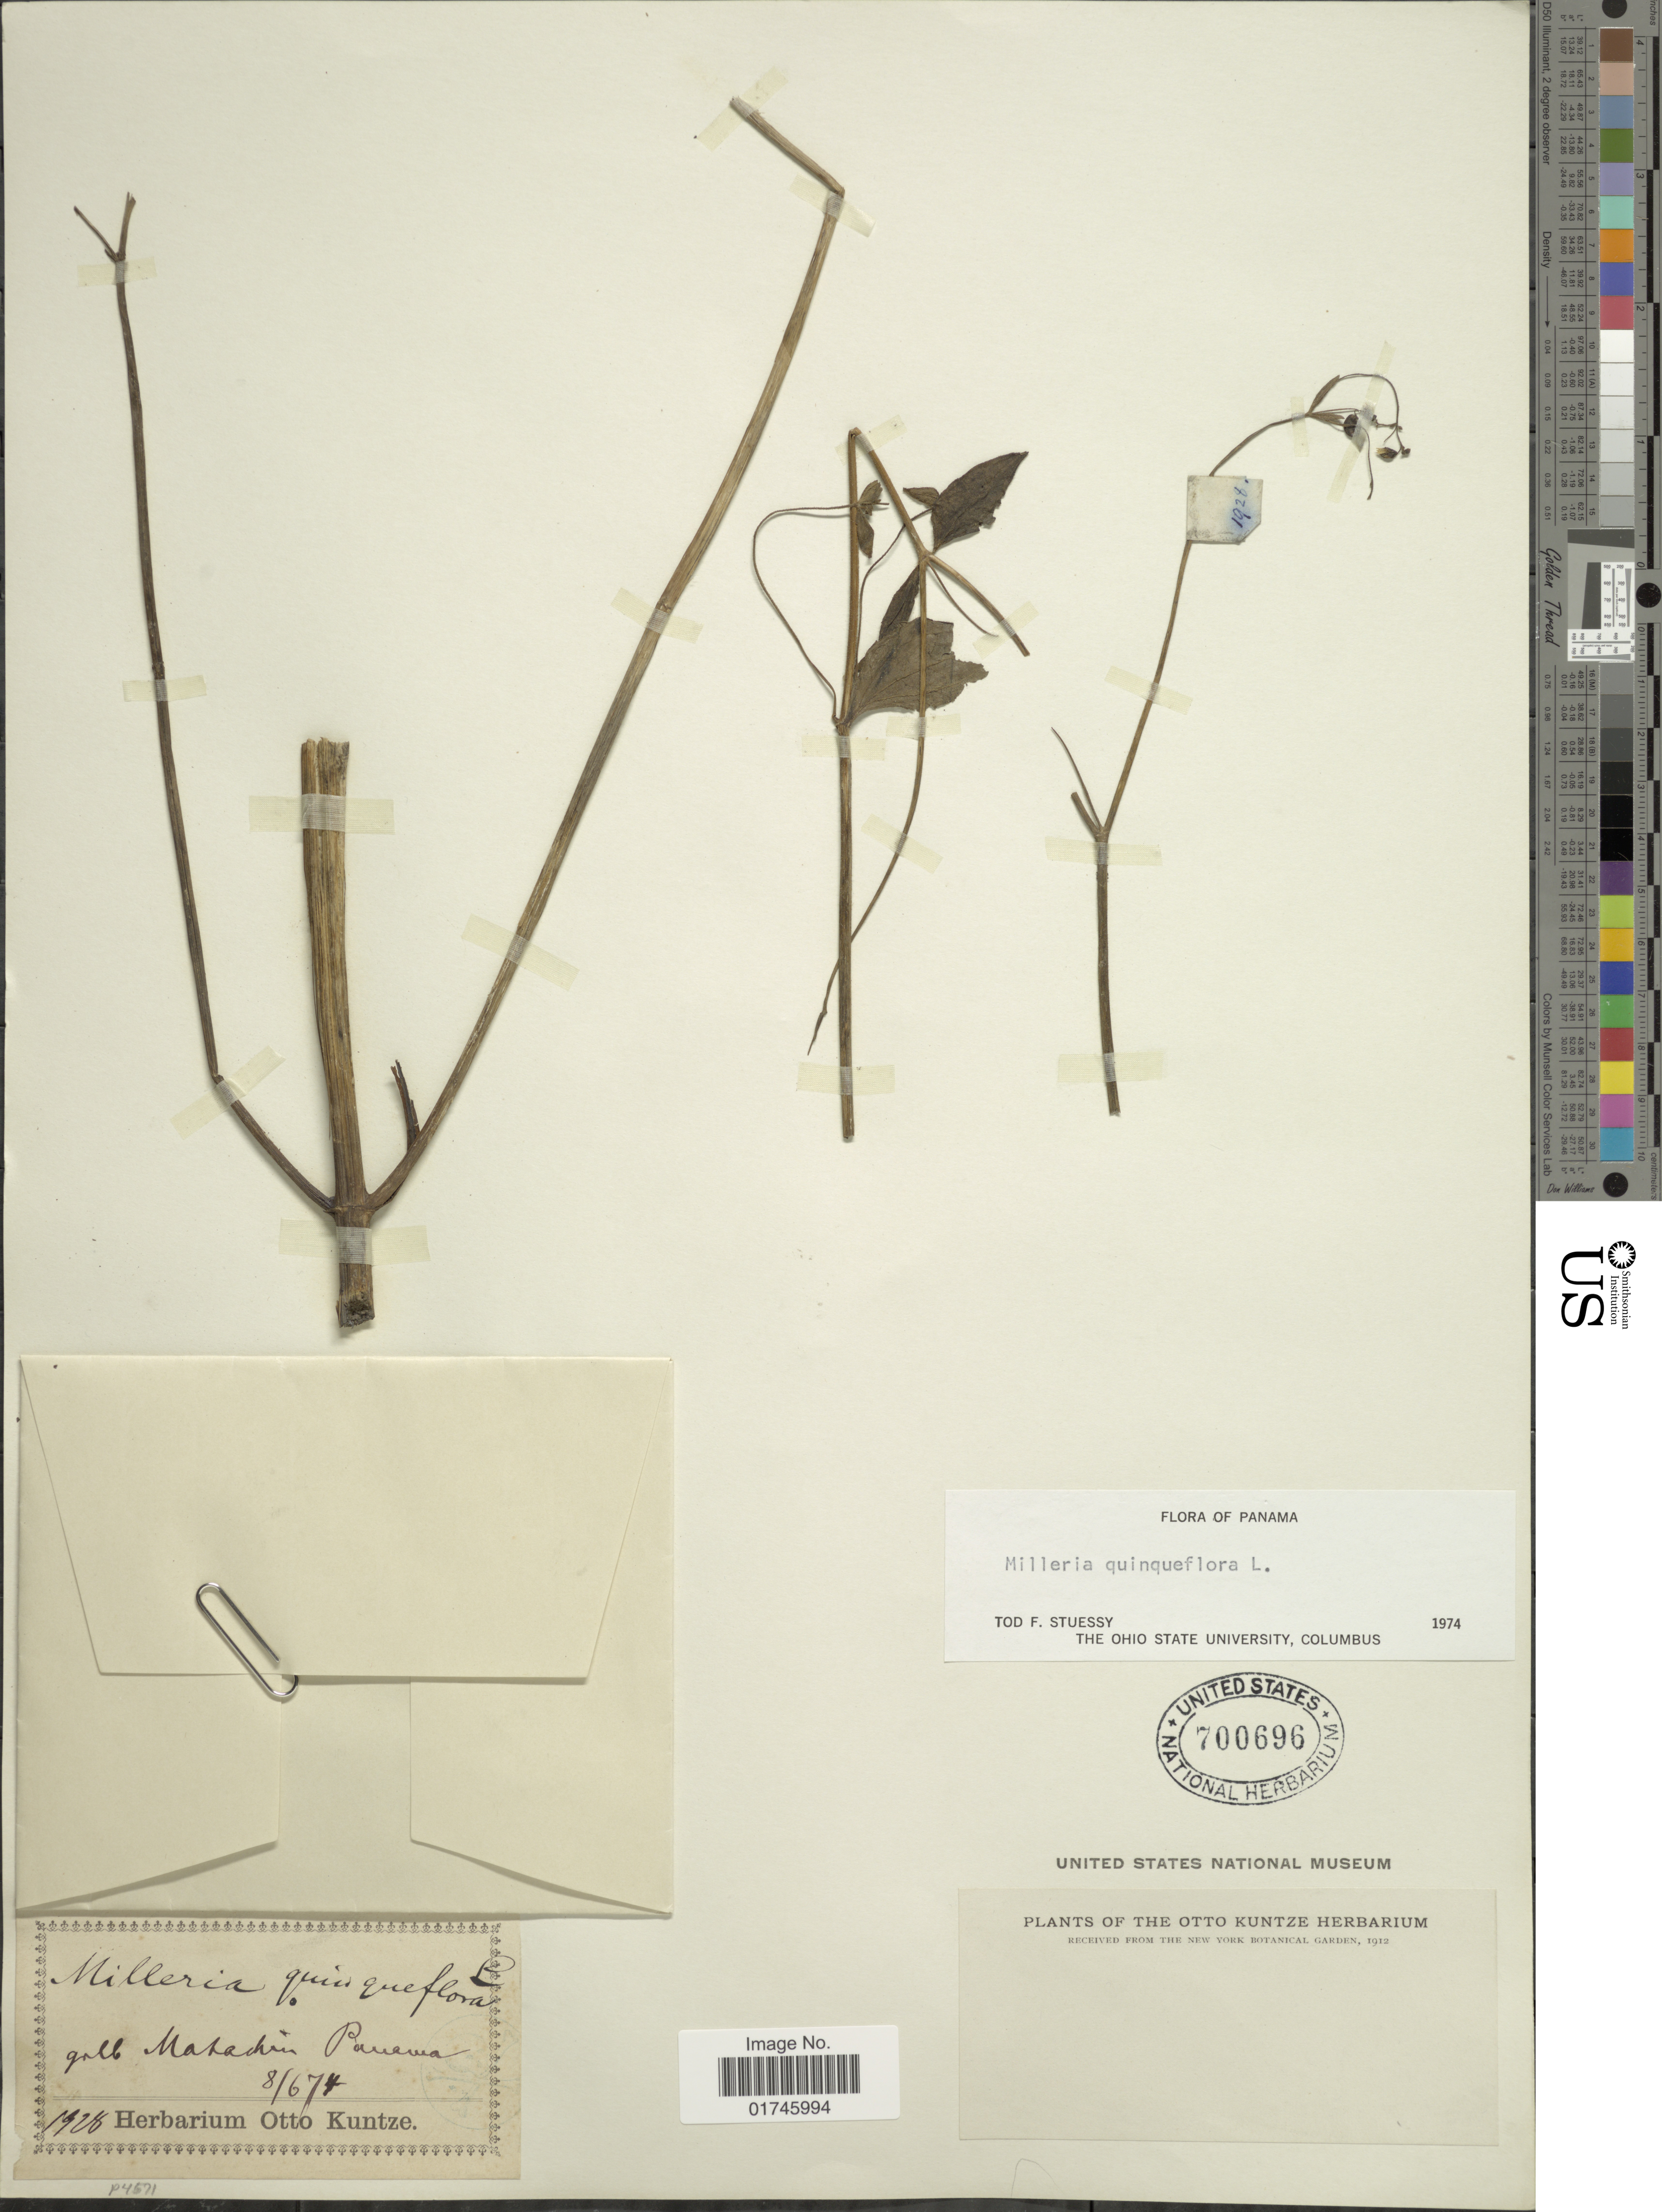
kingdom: Plantae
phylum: Tracheophyta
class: Magnoliopsida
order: Asterales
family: Asteraceae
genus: Milleria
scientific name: Milleria quinqueflora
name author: L.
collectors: C.E.O. Kuntze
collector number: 1928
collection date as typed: Transcribed d/m/y: 8/6/74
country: Panama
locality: Matachin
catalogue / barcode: US 700696